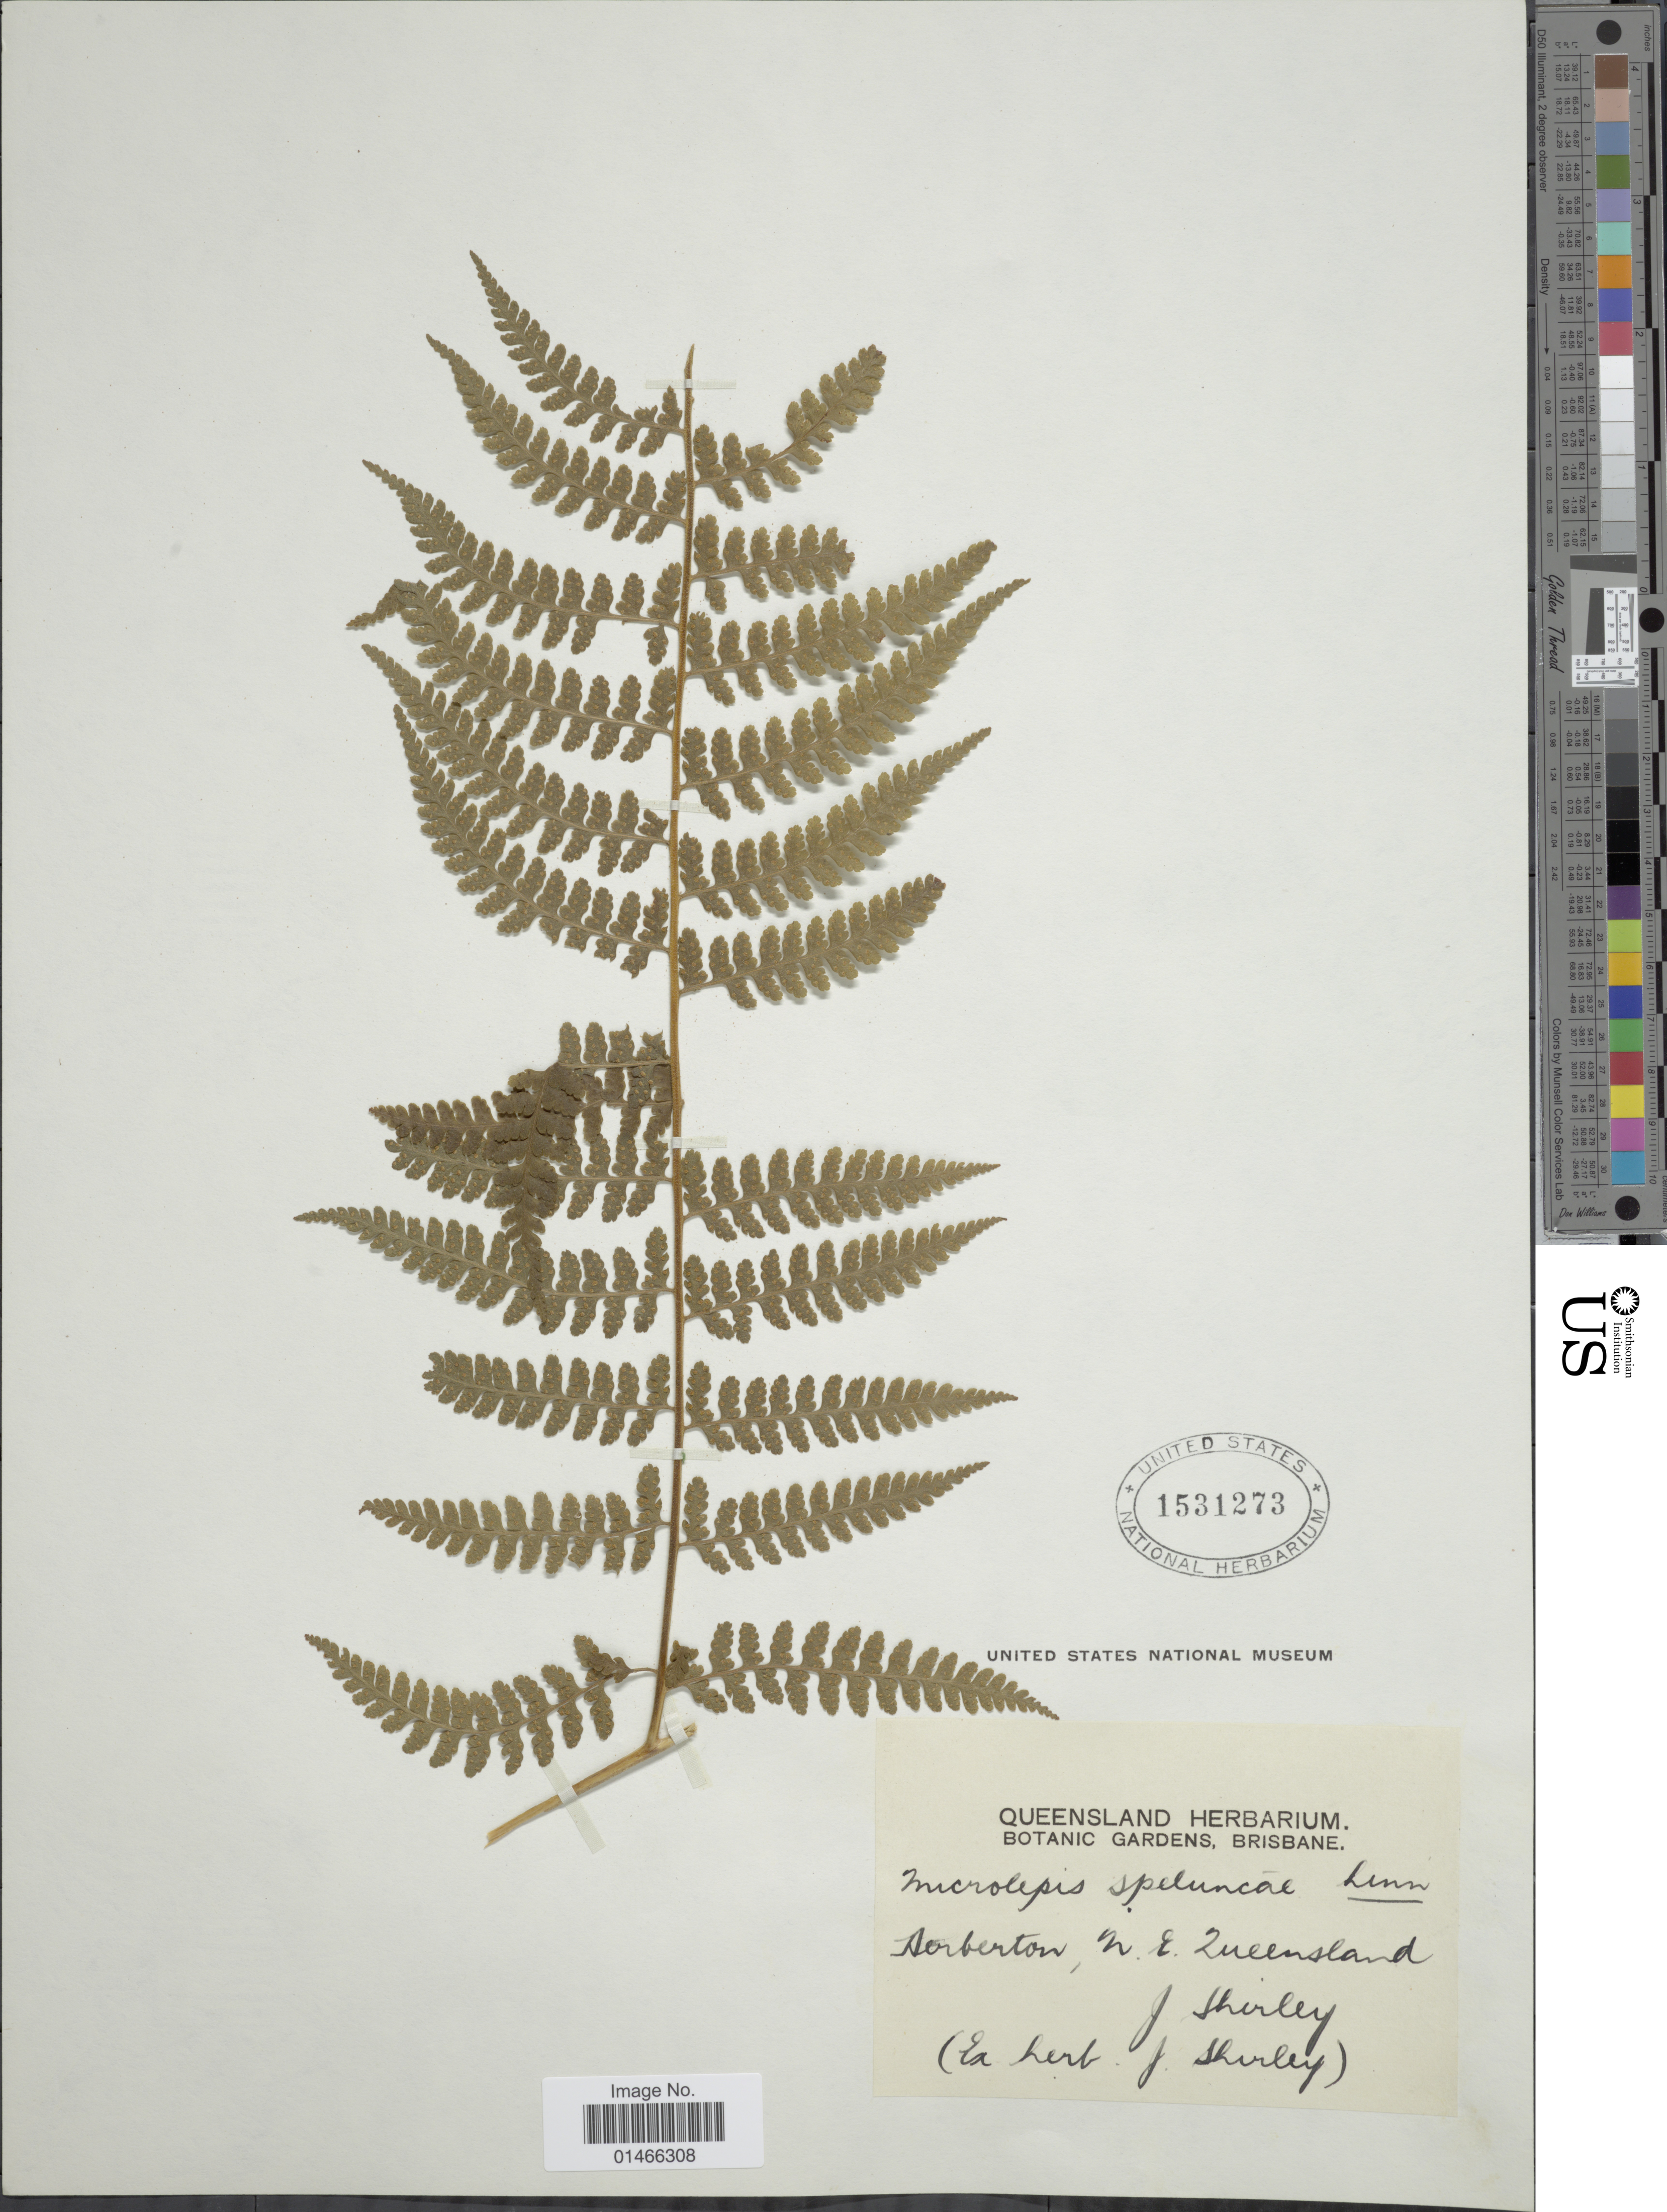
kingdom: Plantae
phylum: Tracheophyta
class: Polypodiopsida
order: Polypodiales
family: Dennstaedtiaceae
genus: Microlepia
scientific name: Microlepia speluncae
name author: (L.) T. Moore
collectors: J. Shirley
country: Australia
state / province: Queensland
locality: Herberton, N. E. Queensland.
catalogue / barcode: US 1531273